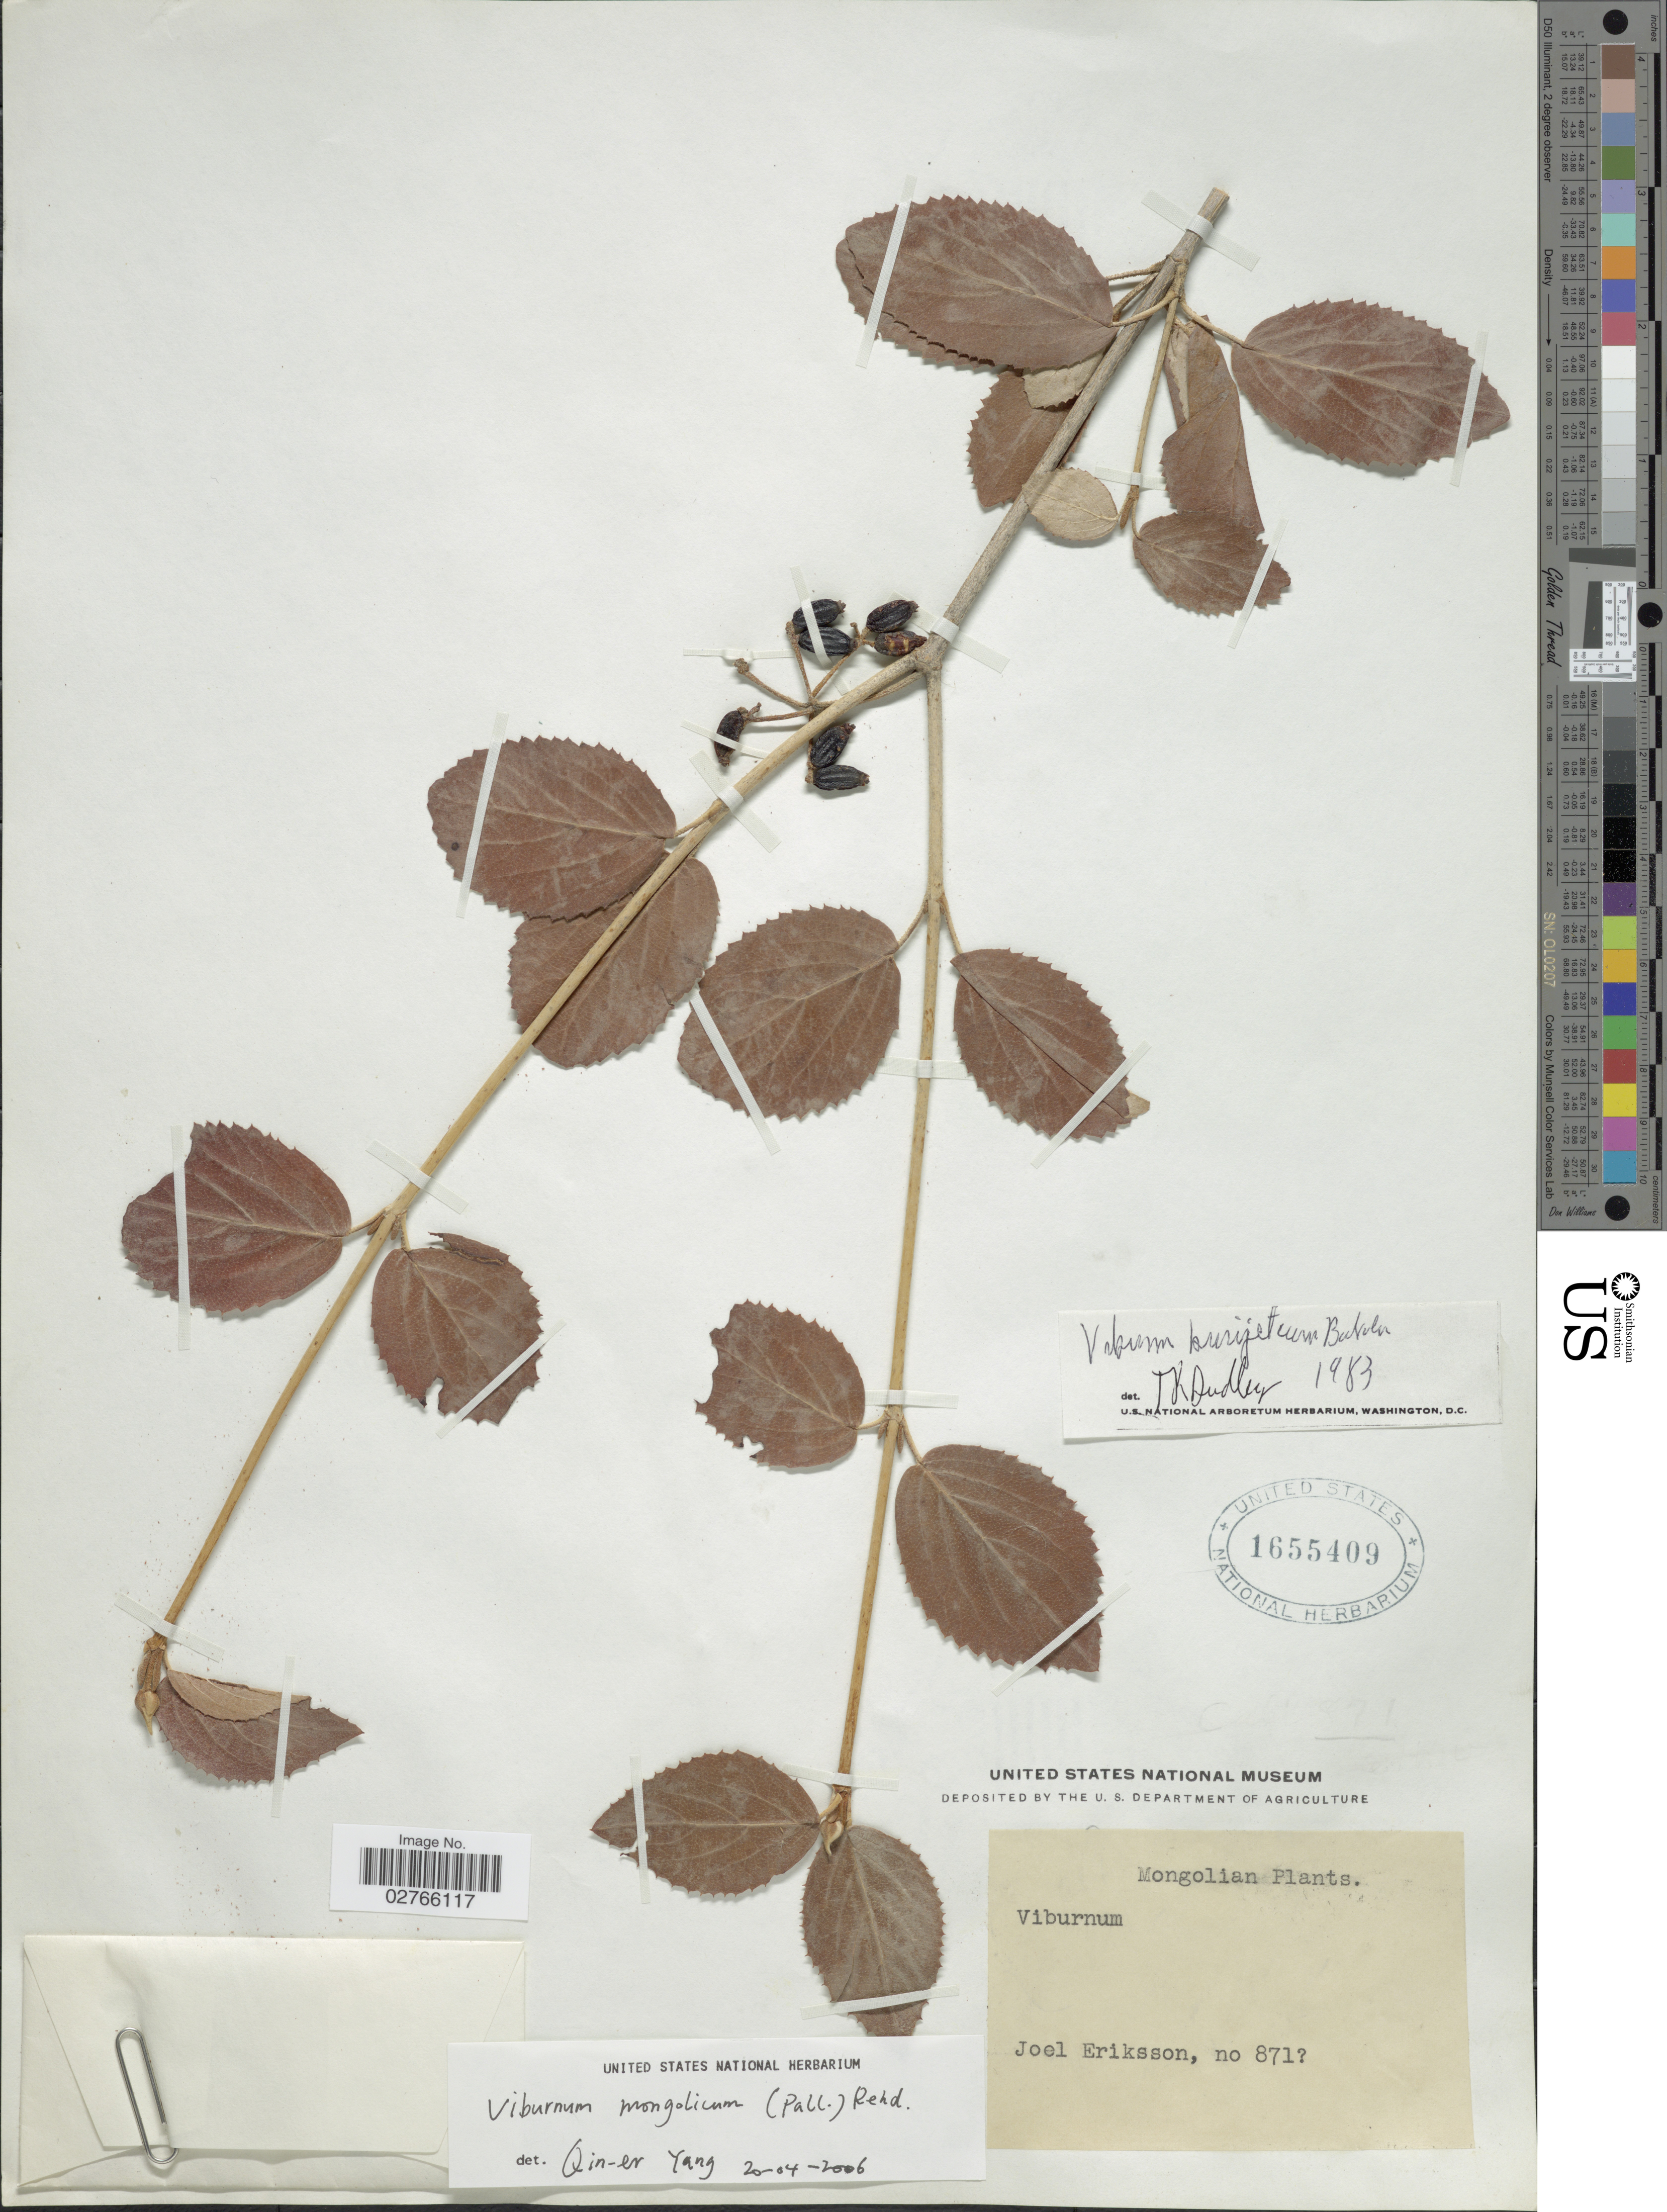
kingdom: Plantae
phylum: Tracheophyta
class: Magnoliopsida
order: Dipsacales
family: Viburnaceae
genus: Viburnum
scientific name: Viburnum mongolicum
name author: (Pall.) Rehder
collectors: J. Eriksson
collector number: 871?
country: Mongolia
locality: Mongolian.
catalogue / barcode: US 1655409